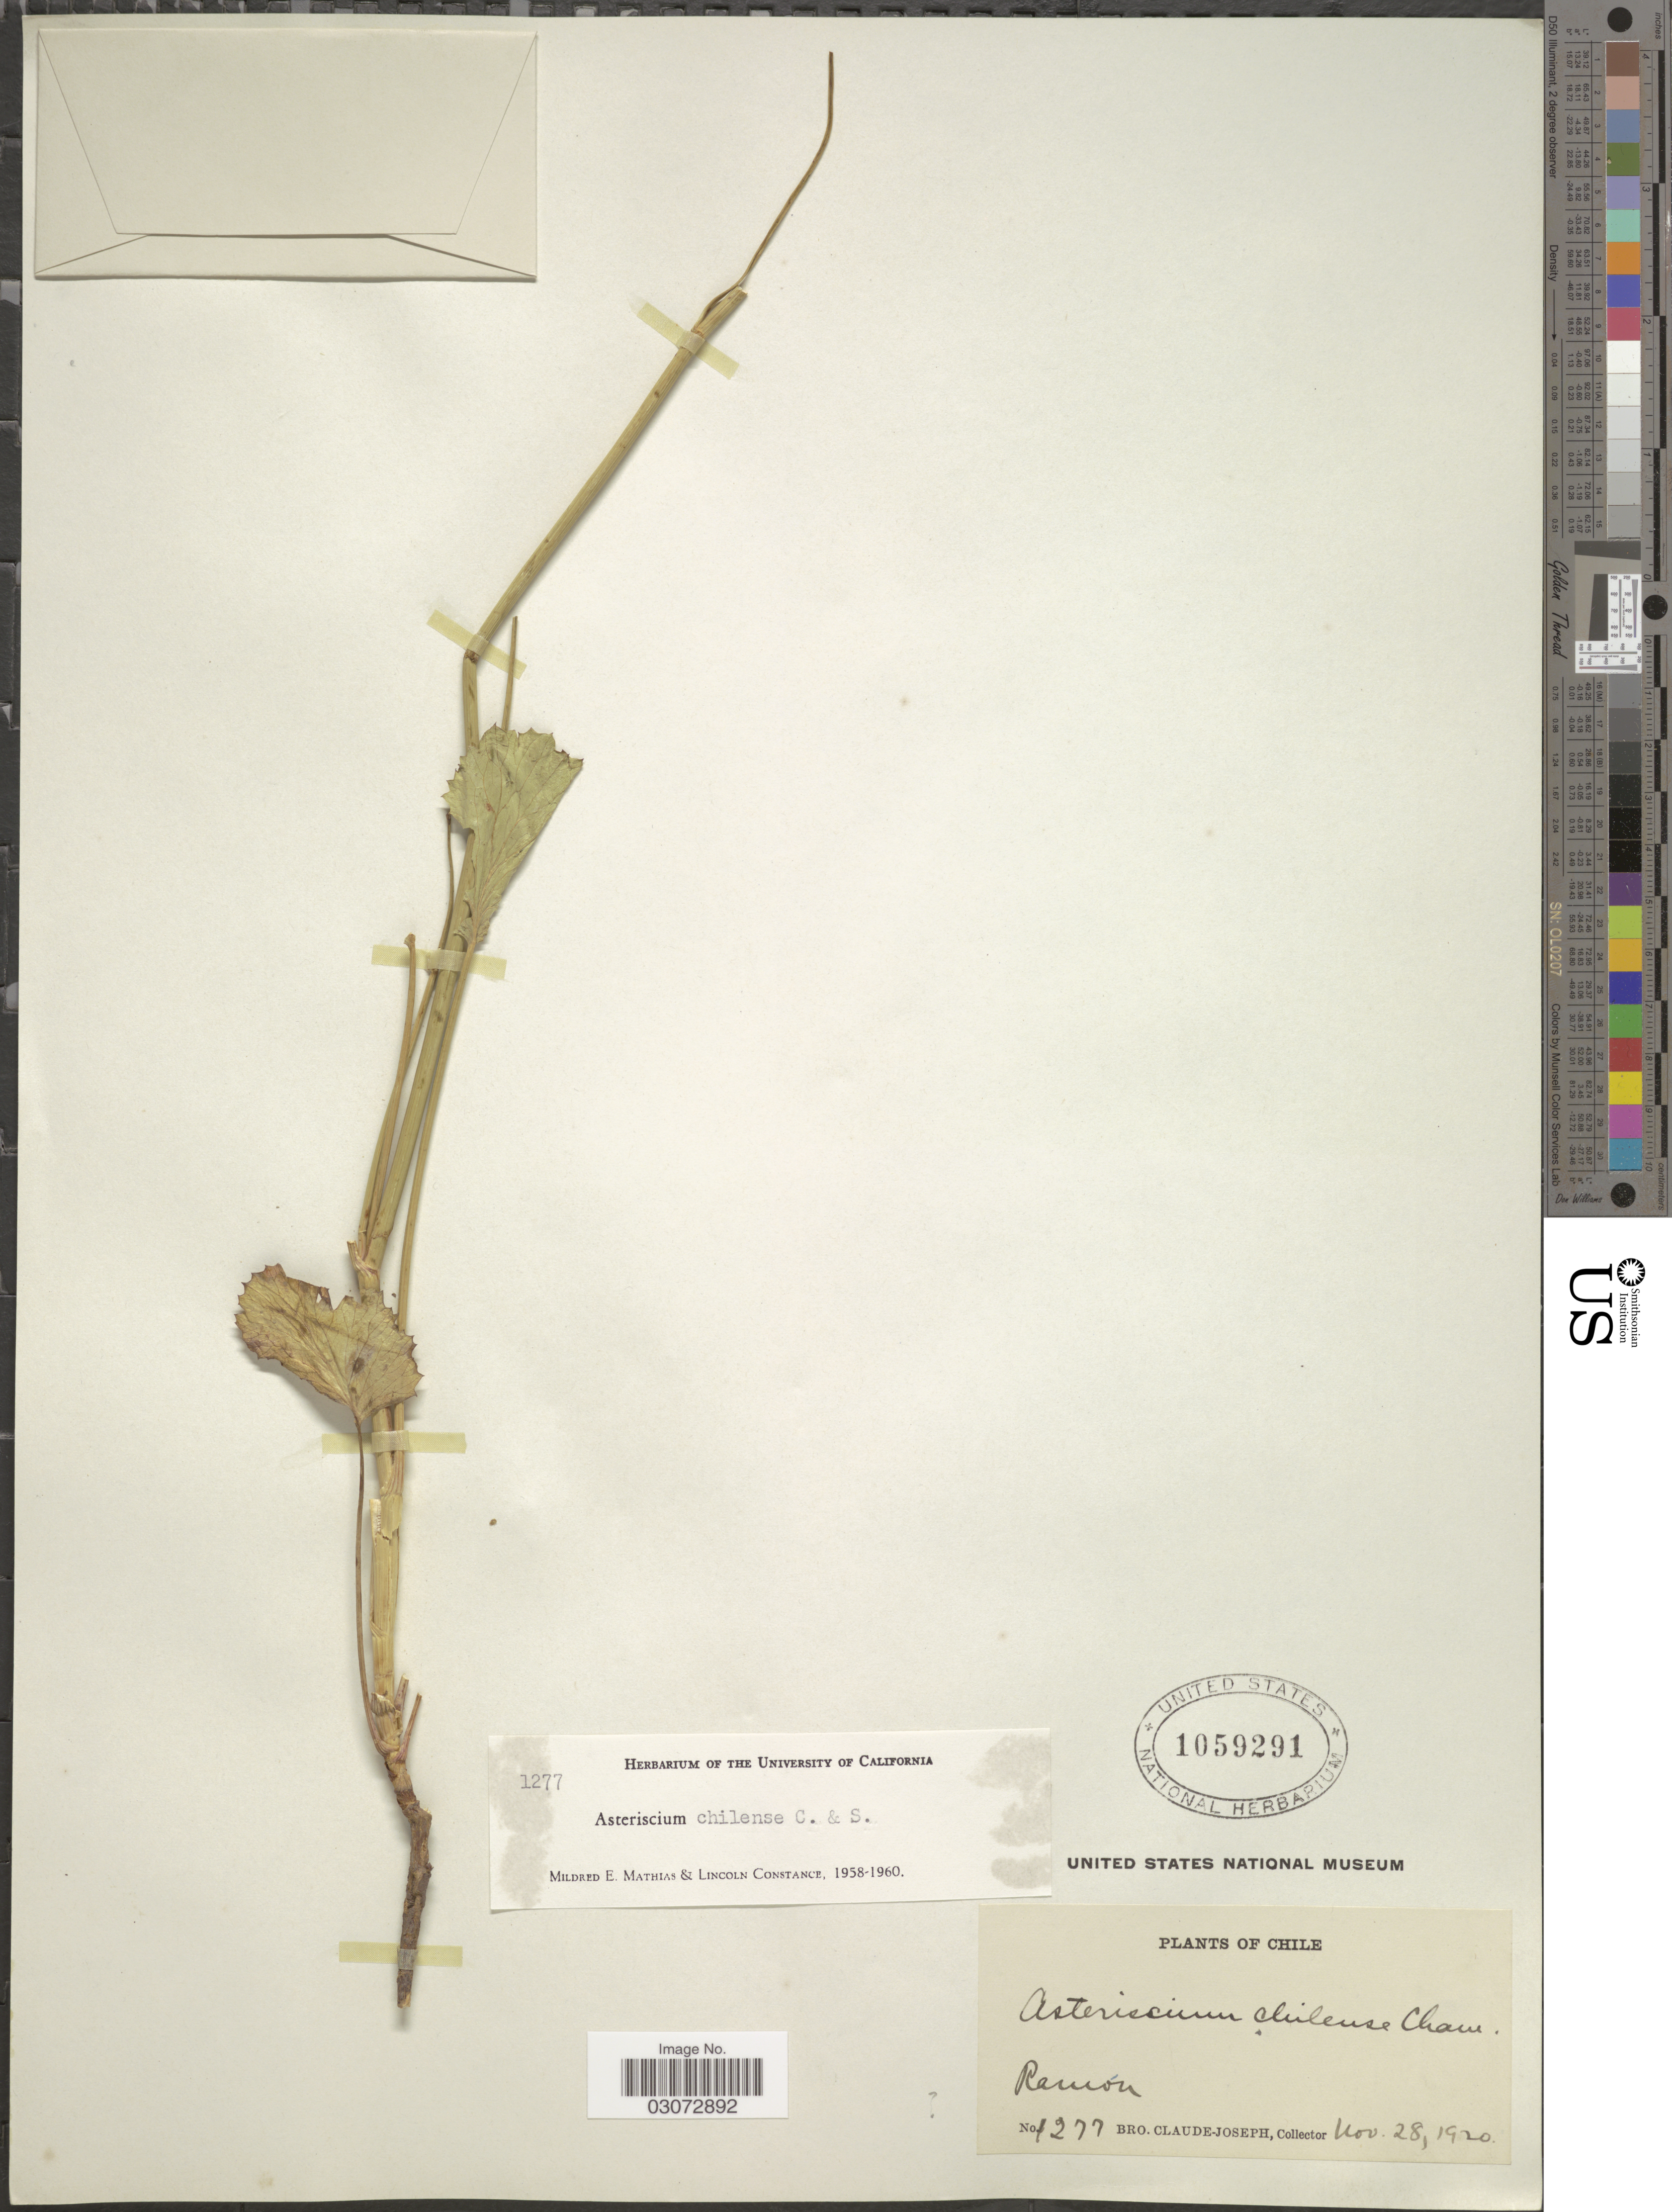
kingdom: Plantae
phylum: Tracheophyta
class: Magnoliopsida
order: Apiales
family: Apiaceae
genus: Asteriscium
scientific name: Asteriscium chilense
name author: Cham. & Schltdl.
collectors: Bro. Claude-Joseph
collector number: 1277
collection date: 1920-11-28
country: Chile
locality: Ramón.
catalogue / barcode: US 1059291